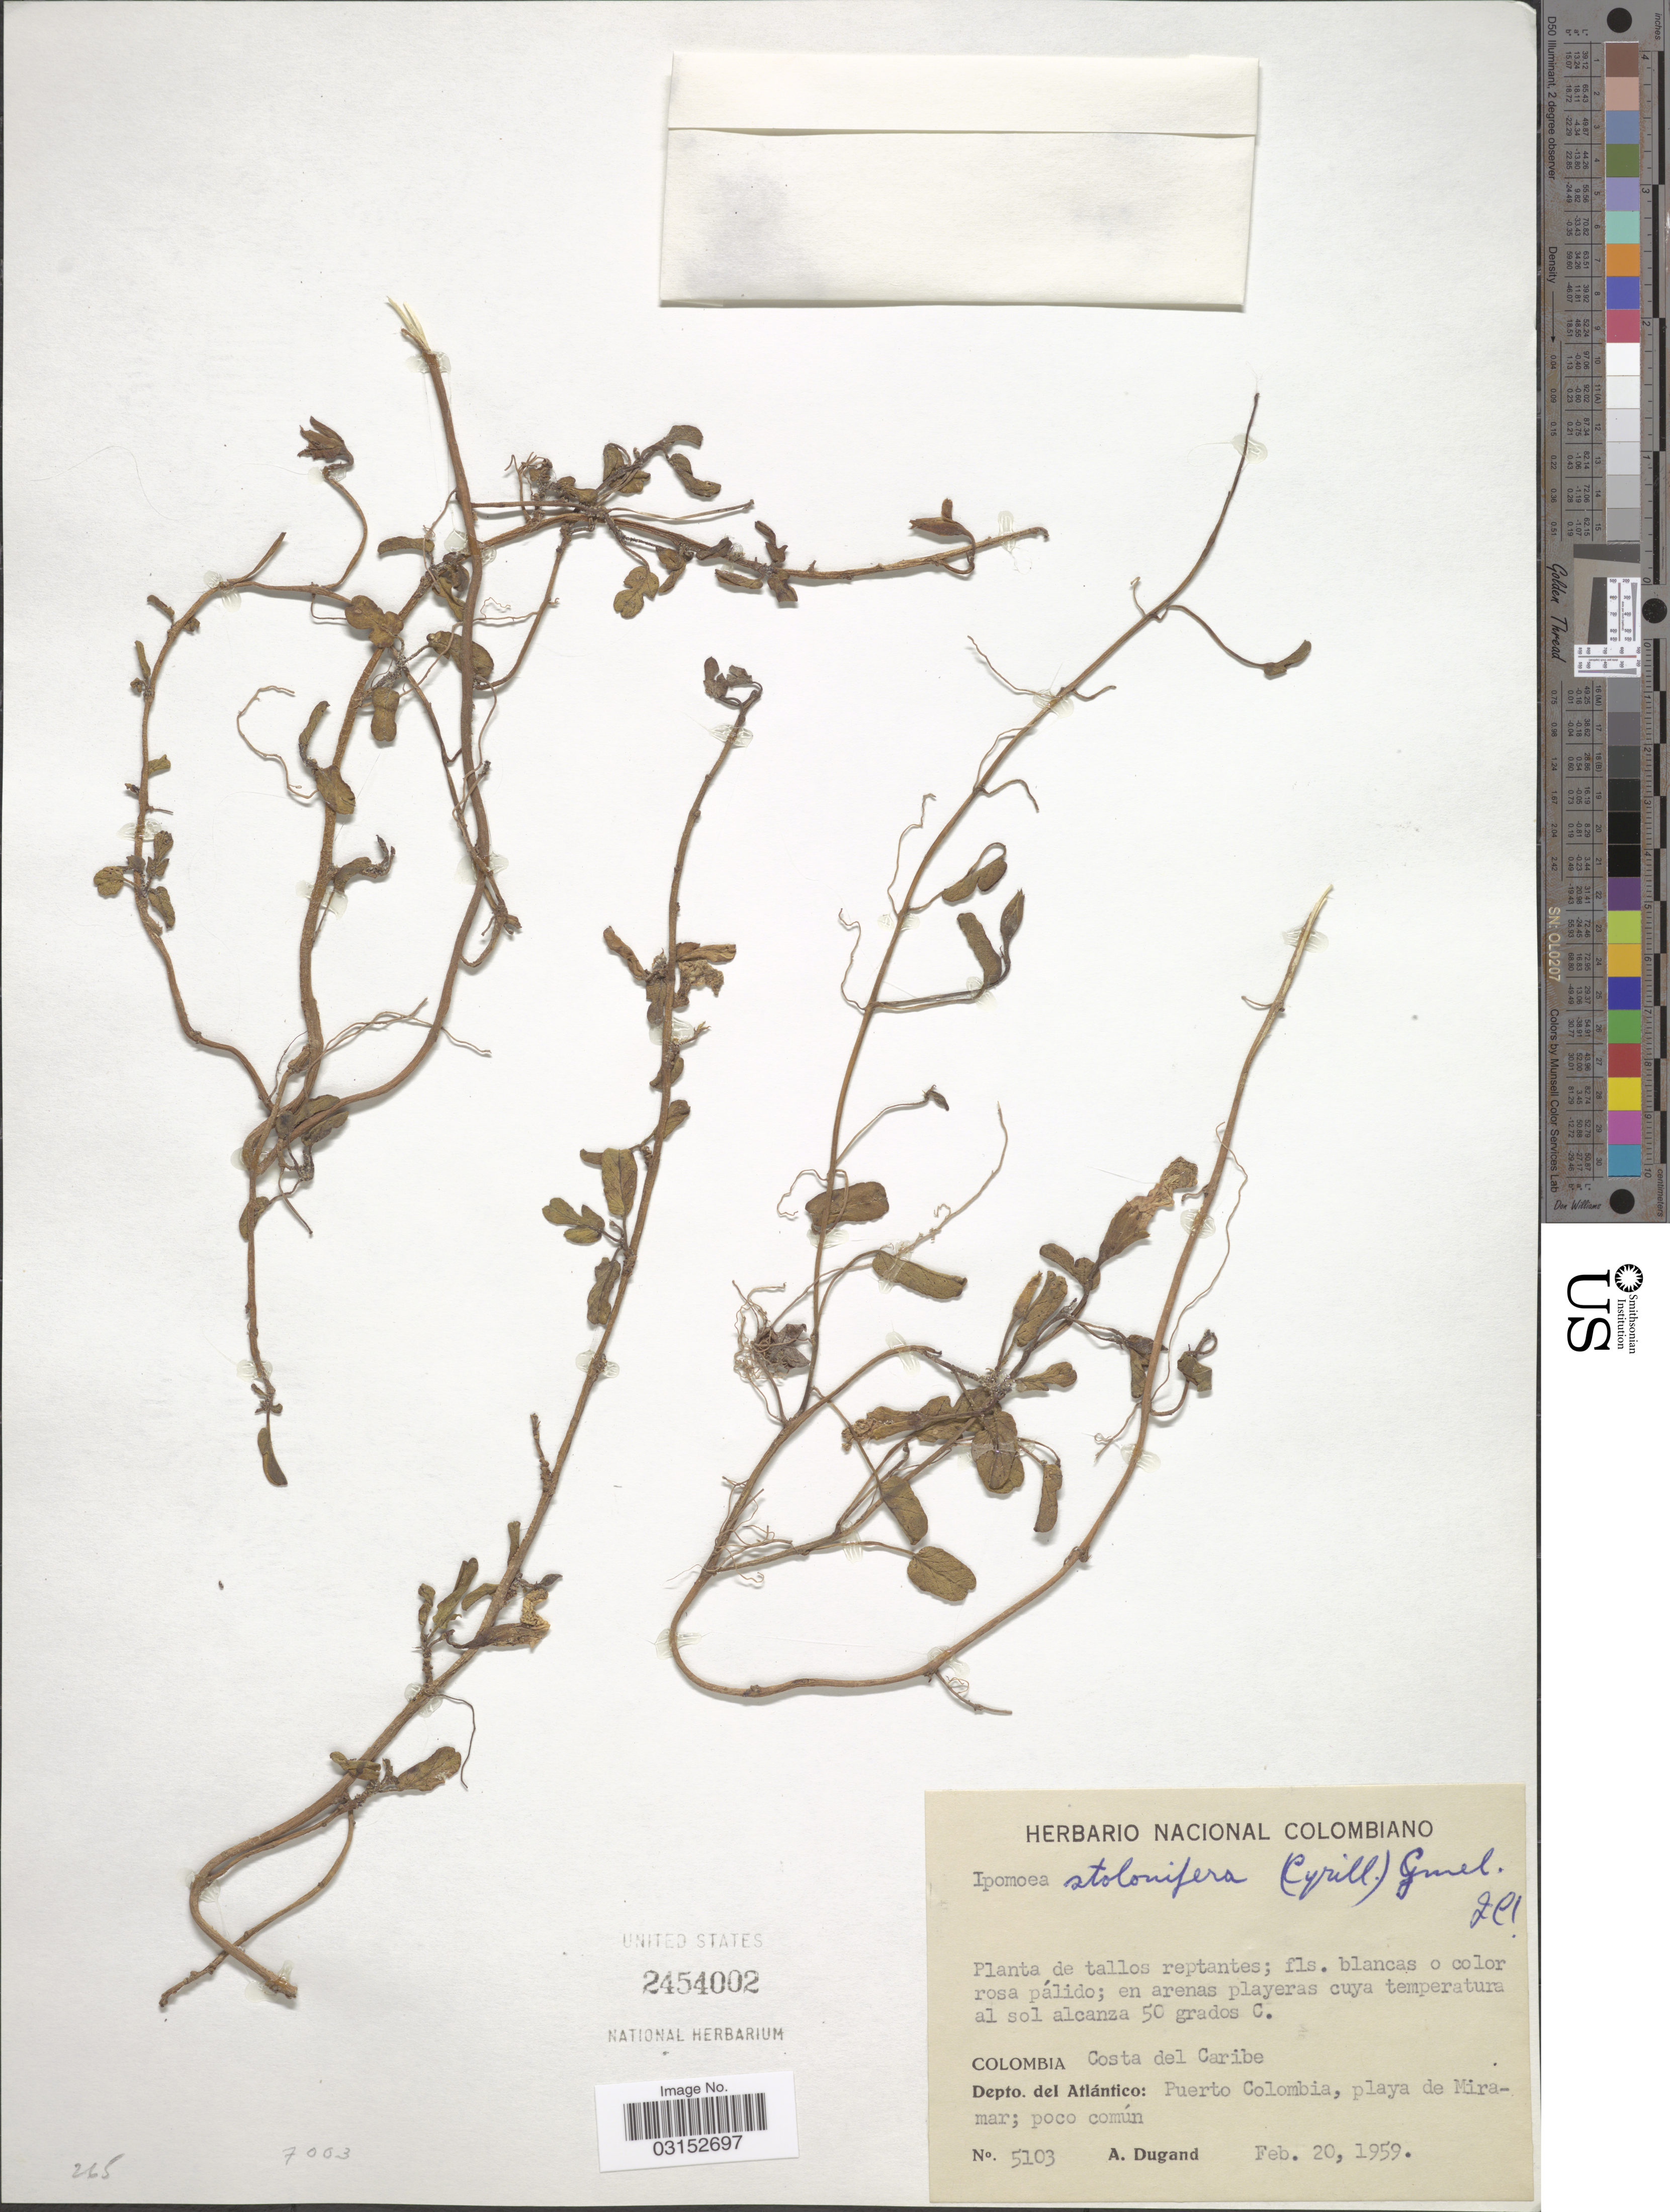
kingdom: Plantae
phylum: Tracheophyta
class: Magnoliopsida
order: Solanales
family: Convolvulaceae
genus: Ipomoea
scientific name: Ipomoea imperati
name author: (Vahl) Griseb.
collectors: A. Dugand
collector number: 5103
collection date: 1959-02-20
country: Colombia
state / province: Atlántico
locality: Costa del Caribe. Depto. del Atlántico: Puerto Colombia, playa de Miramar, poco común.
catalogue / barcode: US 2454002